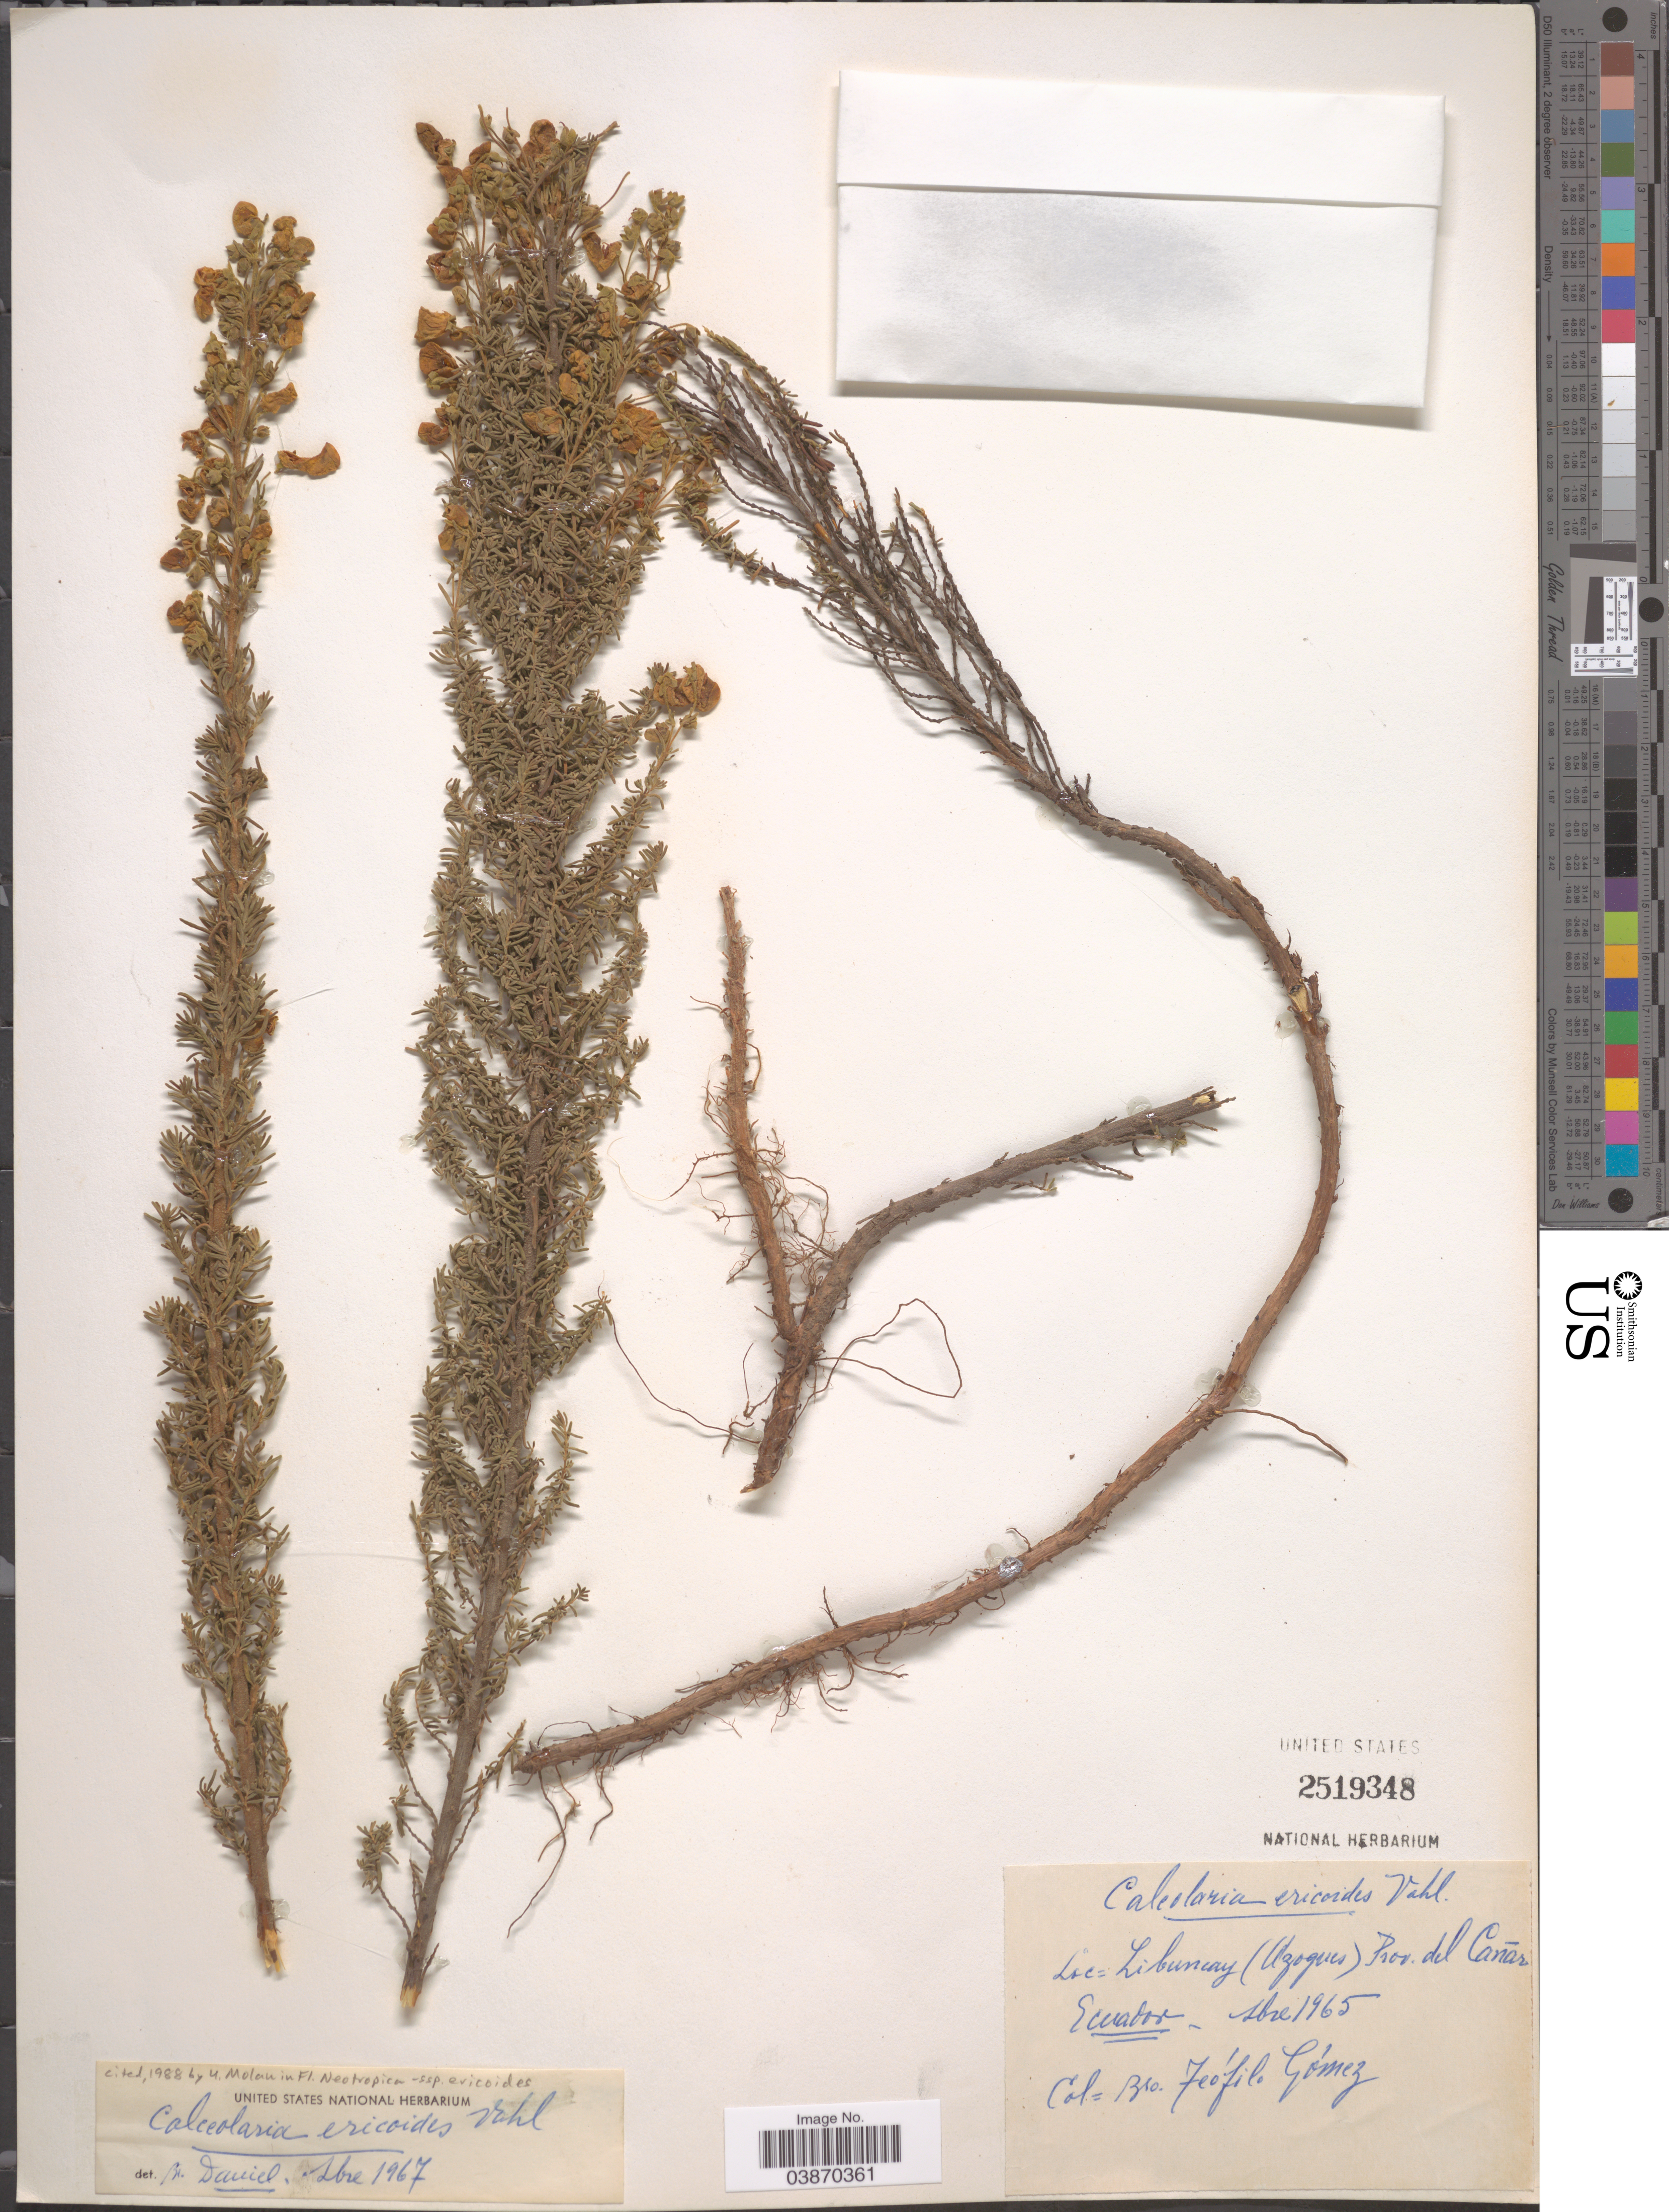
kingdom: Plantae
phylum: Tracheophyta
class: Magnoliopsida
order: Lamiales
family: Calceolariaceae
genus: Calceolaria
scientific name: Calceolaria ericoides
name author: Juss. ex Vahl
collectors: F. Gómez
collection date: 1965-04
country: Ecuador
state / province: Cañar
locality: Libuncay (Azogues).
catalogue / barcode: US 2519348